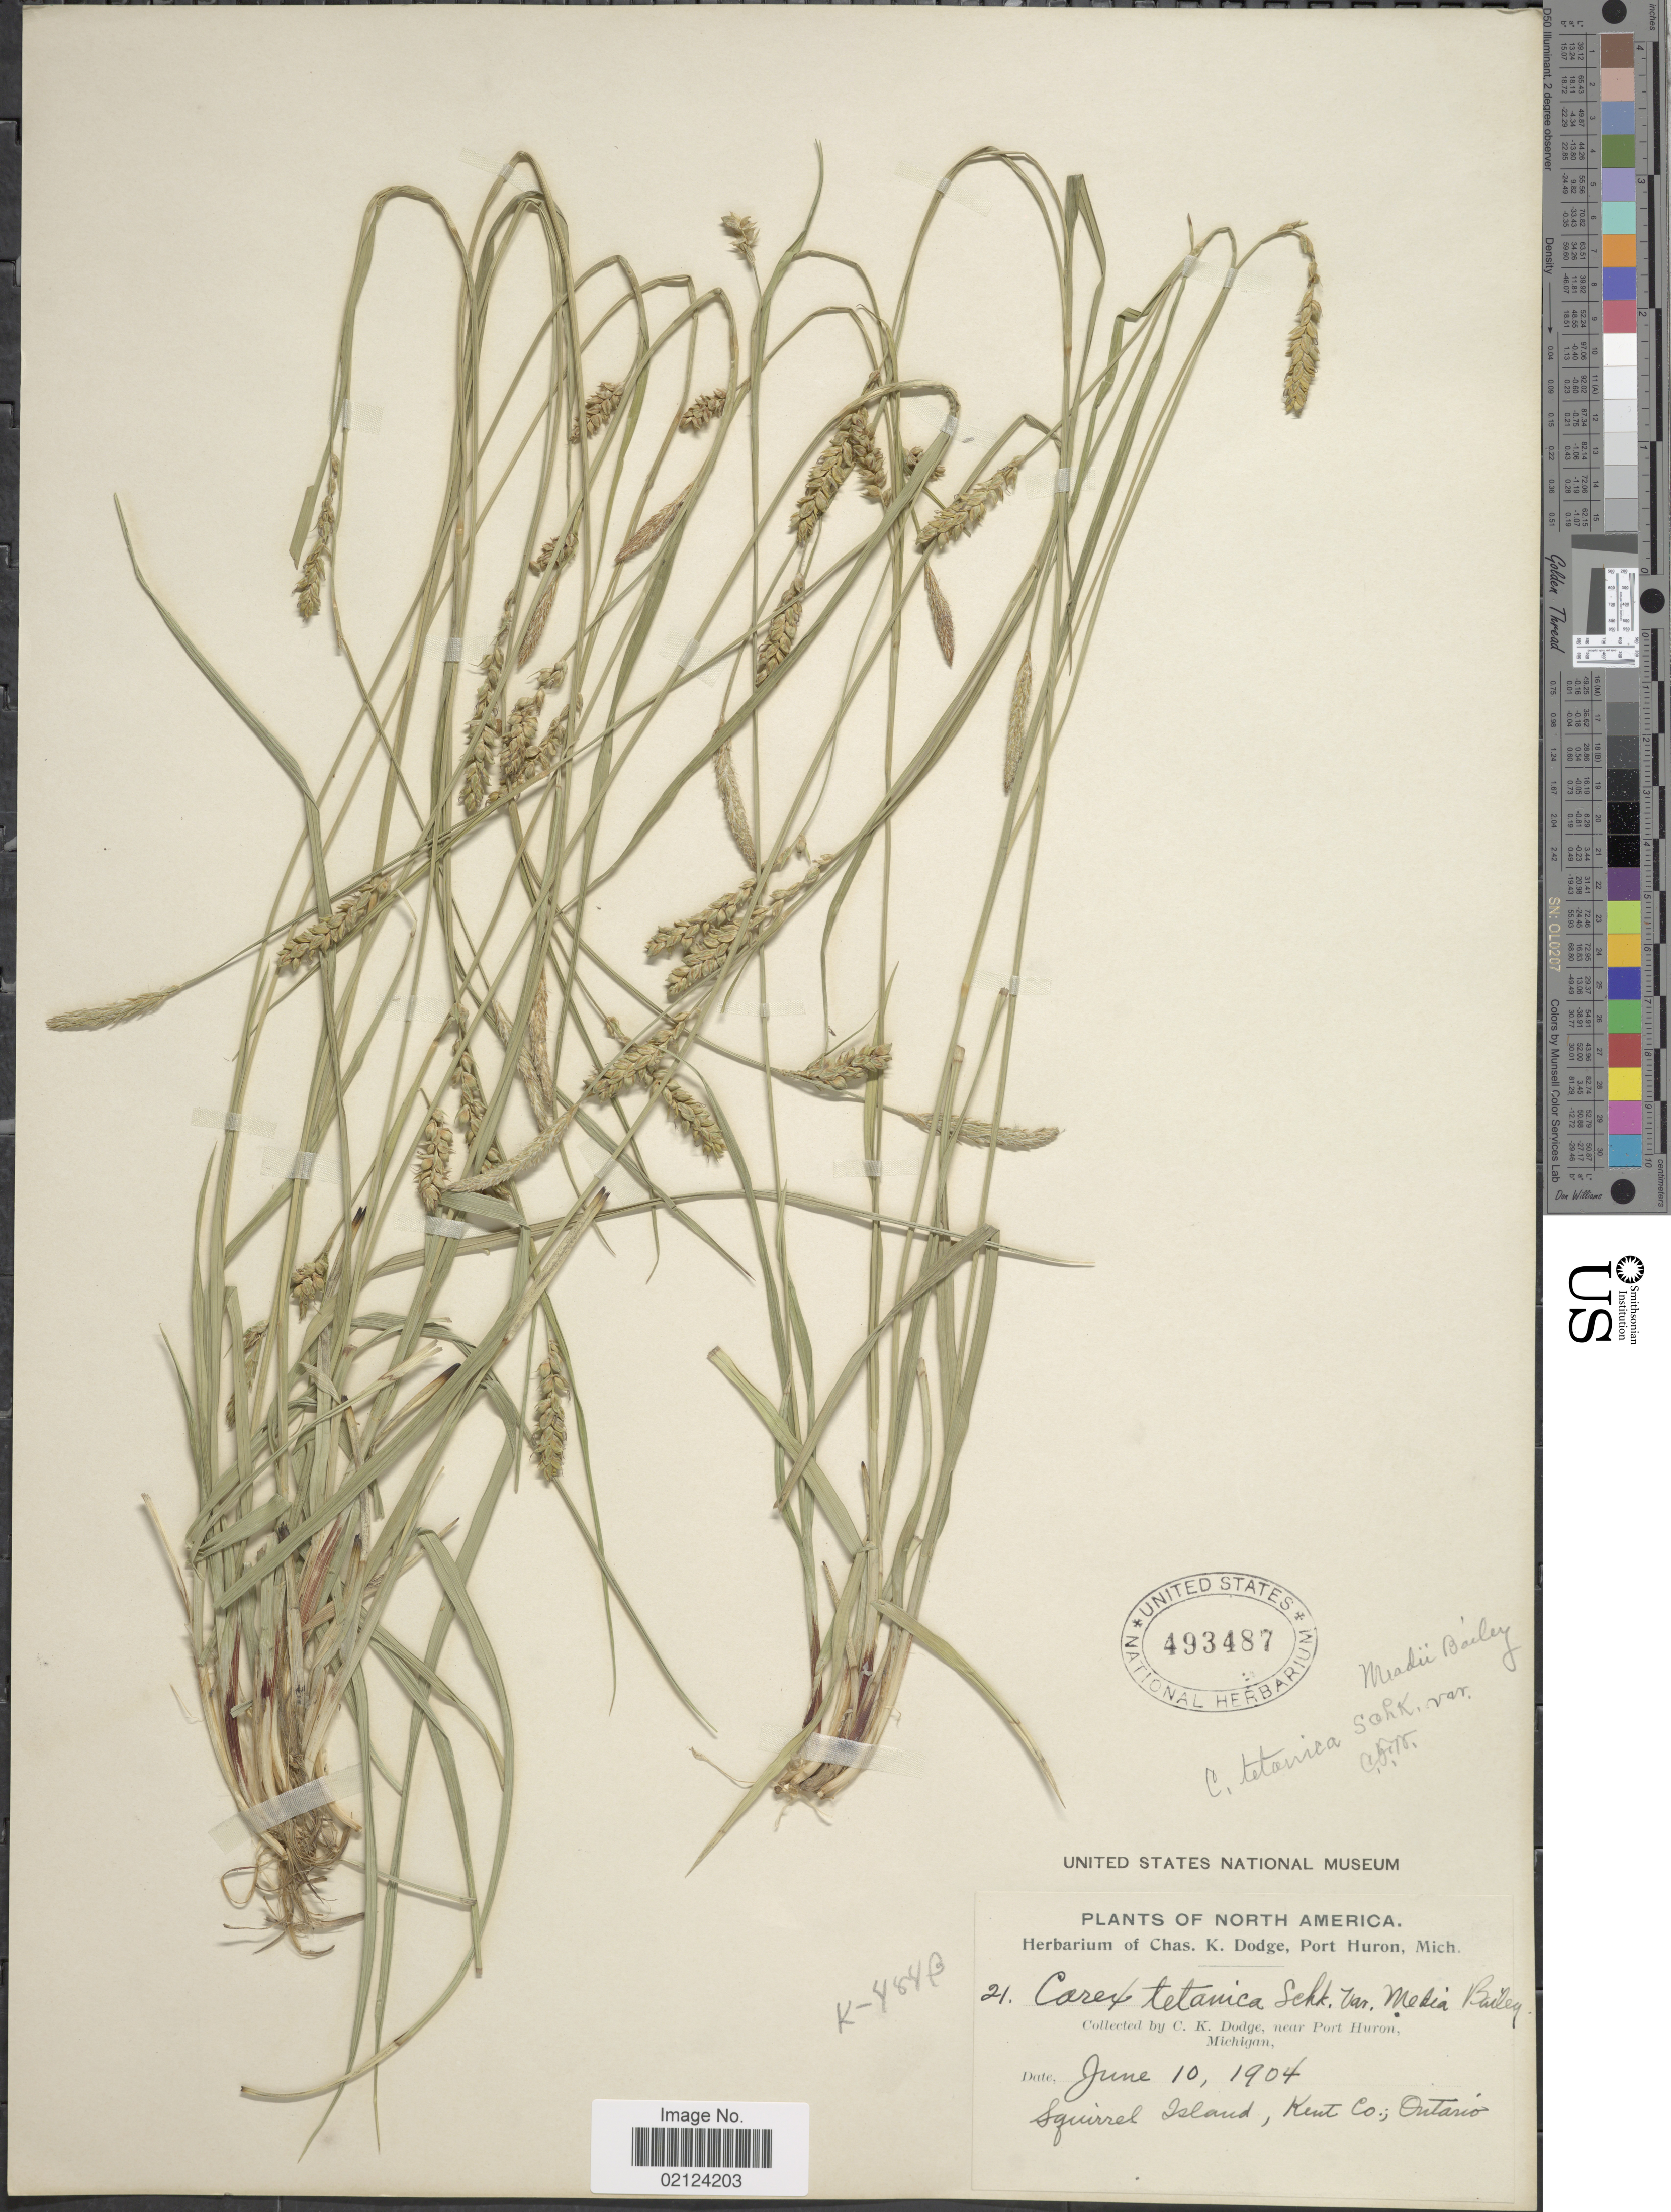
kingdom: Plantae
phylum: Tracheophyta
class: Liliopsida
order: Poales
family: Cyperaceae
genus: Carex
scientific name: Carex meadii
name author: Dewey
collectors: C. Dodge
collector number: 21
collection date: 1904-06-10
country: Canada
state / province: Ontario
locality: Squirrel Island, Kent Co.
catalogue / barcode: US 493487